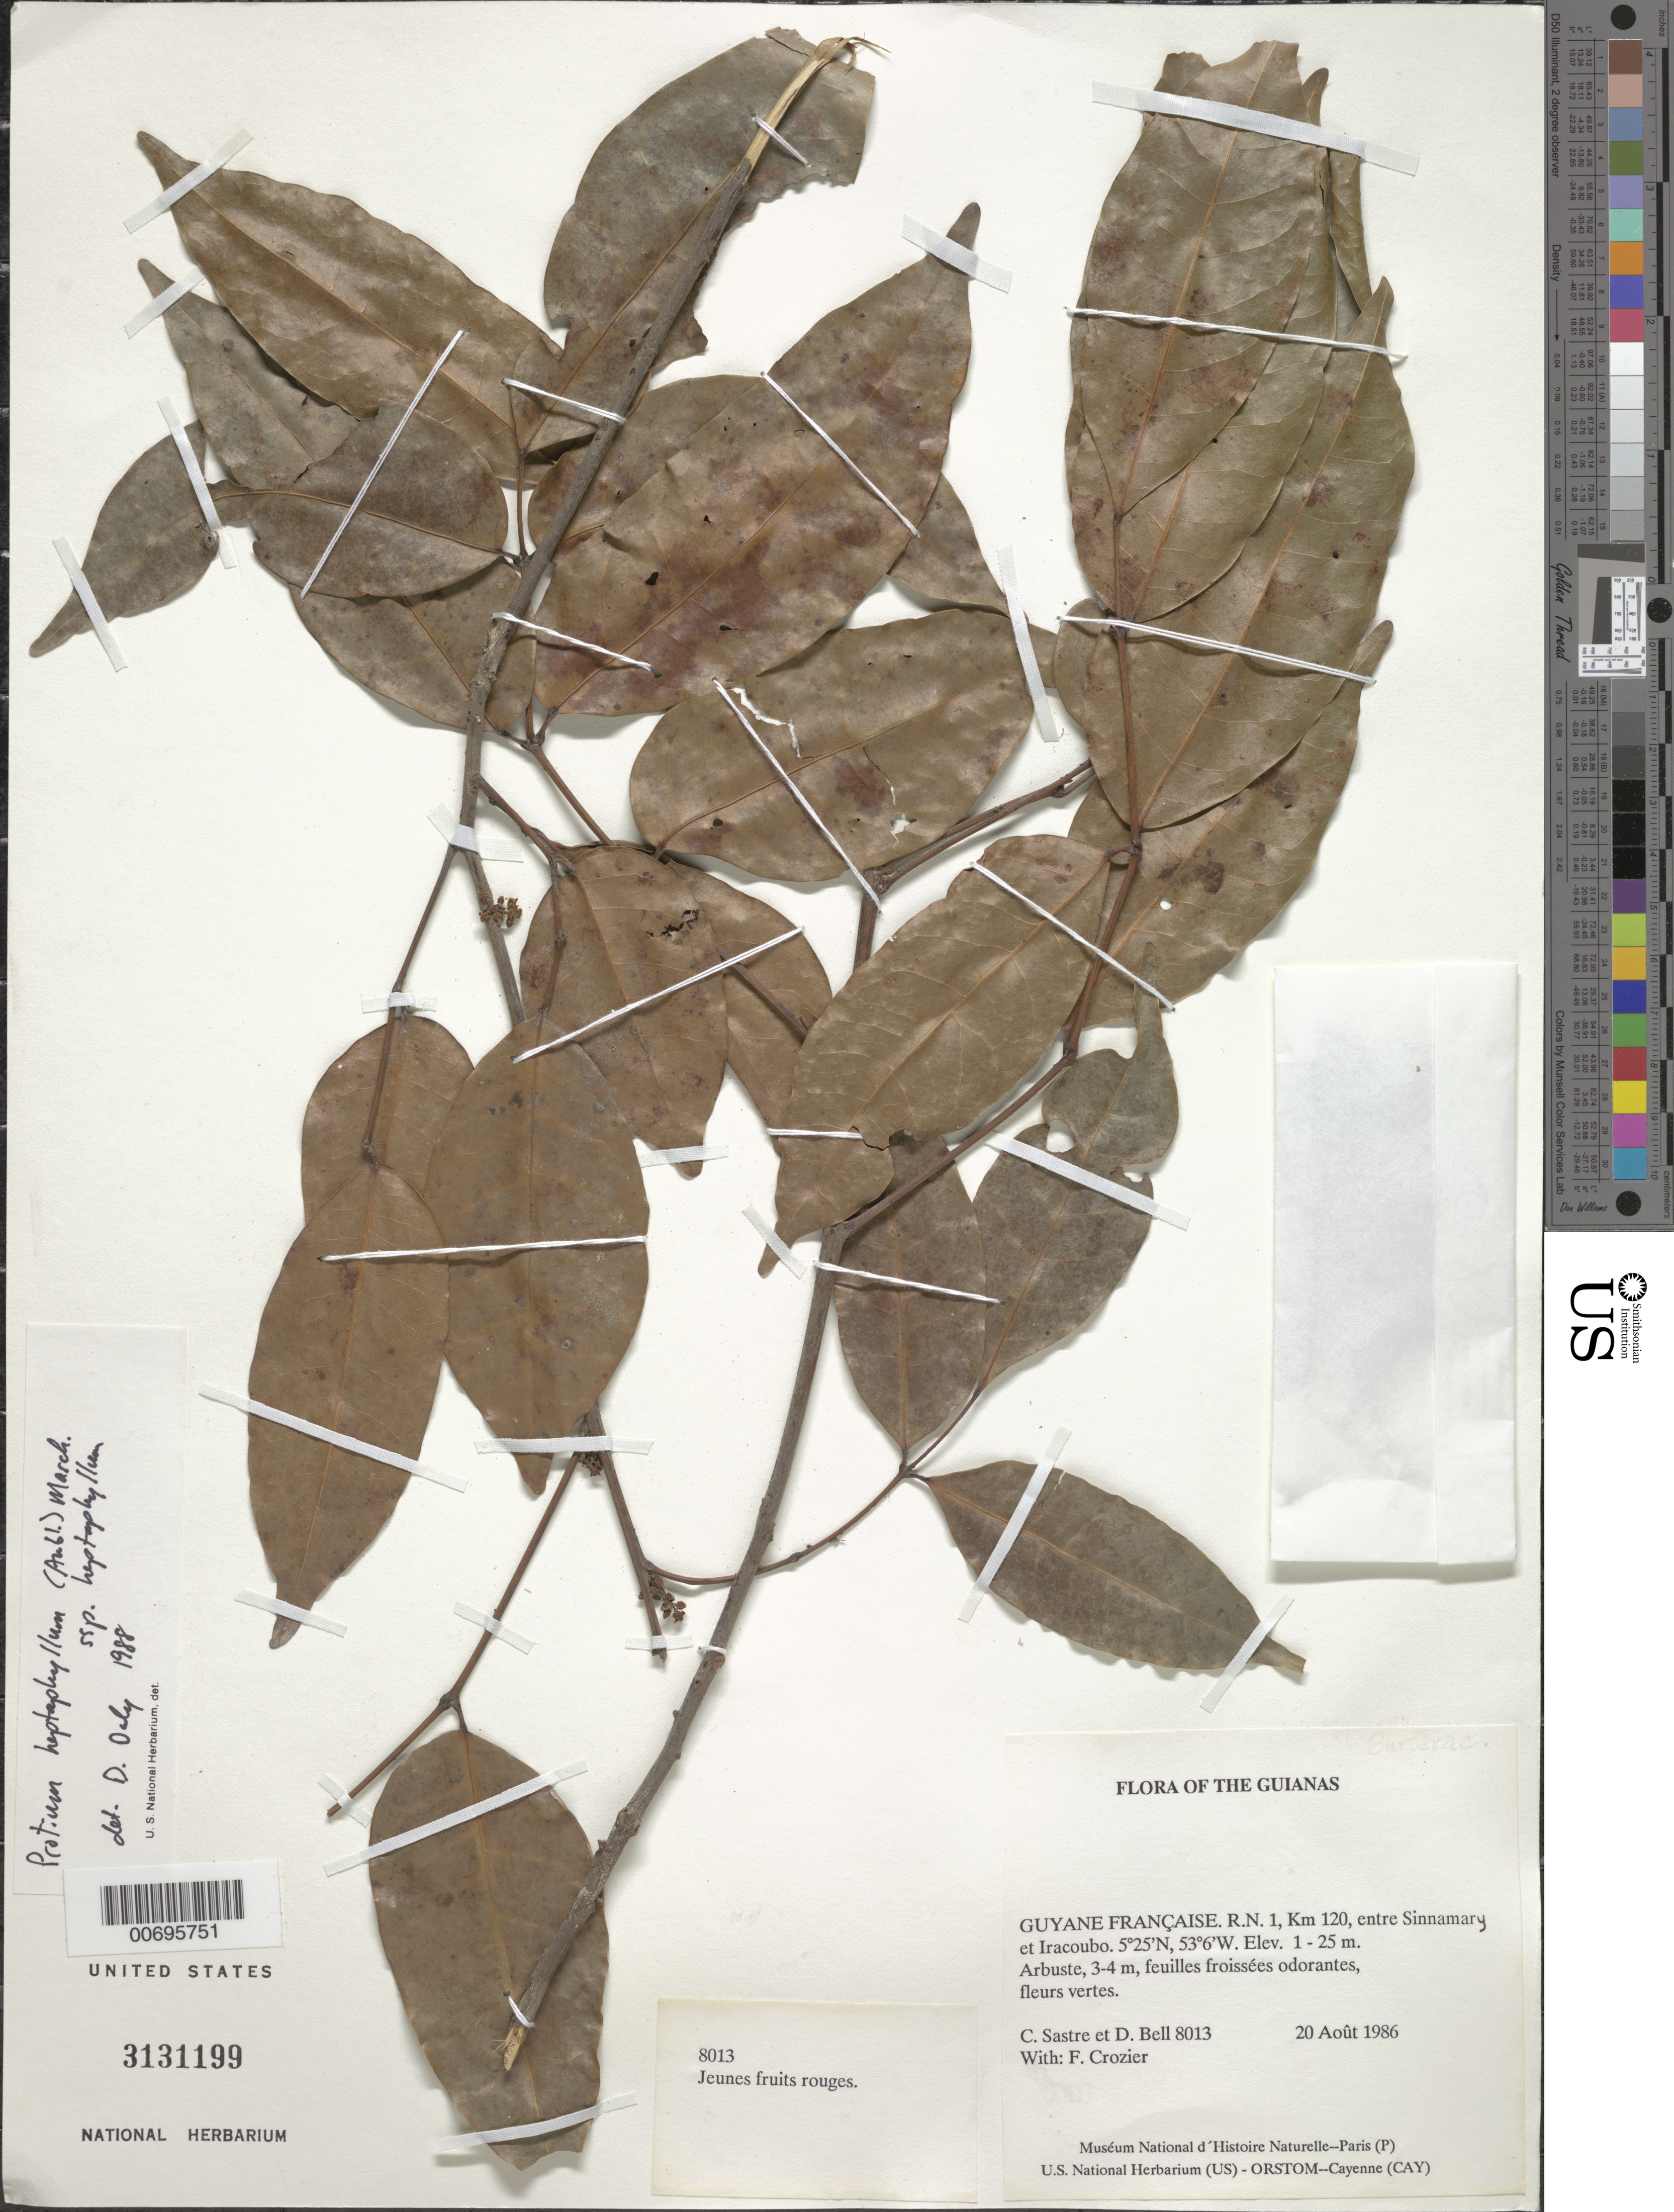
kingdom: Plantae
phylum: Tracheophyta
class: Magnoliopsida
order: Sapindales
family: Burseraceae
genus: Protium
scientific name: Protium heptaphyllum subsp. heptaphyllum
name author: (Aubl.) Marchand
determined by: Daly, D. C.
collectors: C. H. L. Sastre, D. A. Bell & F. Crozier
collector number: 8013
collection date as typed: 20 August 1986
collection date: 1986-08-20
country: French Guiana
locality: R.N. 1, Km 120, entre Sinnamary et Iracoubo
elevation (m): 1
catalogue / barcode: US 3131199